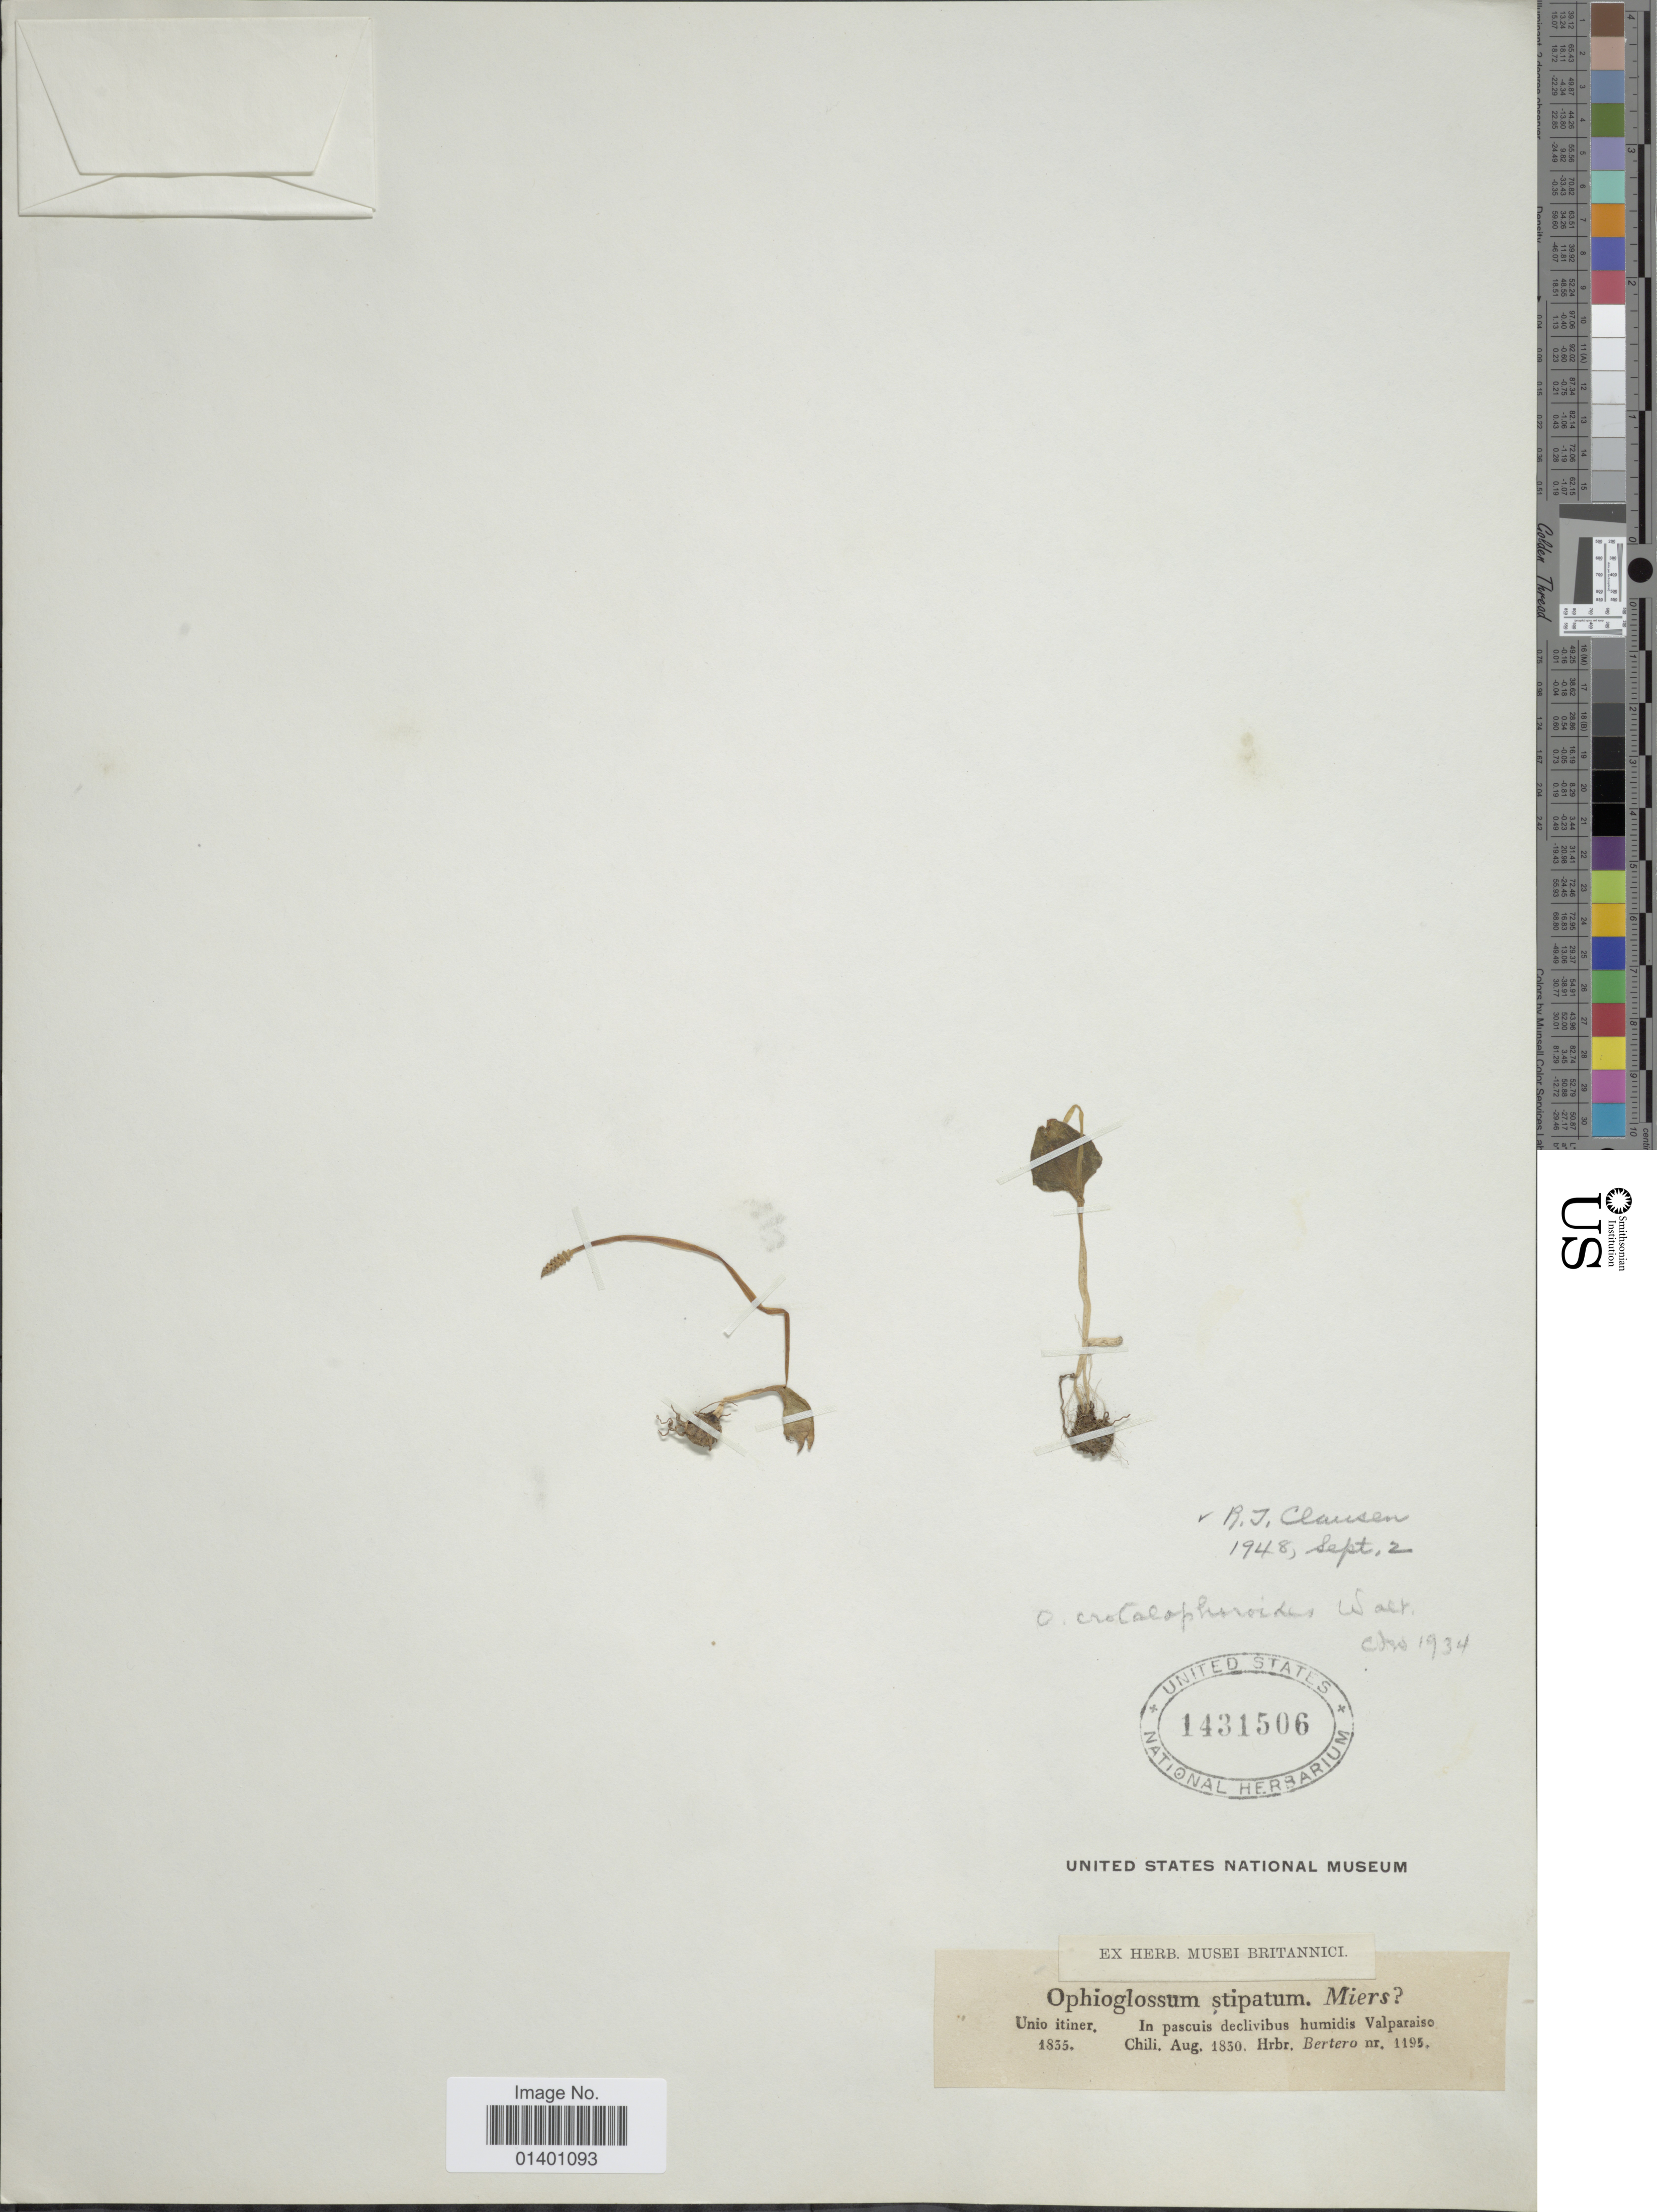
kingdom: Plantae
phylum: Tracheophyta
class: Polypodiopsida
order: Ophioglossales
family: Ophioglossaceae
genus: Ophioglossum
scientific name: Ophioglossum crotalophoroides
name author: Walter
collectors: ex herb. Bertero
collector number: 1195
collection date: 1830-08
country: Chile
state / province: Valparaiso (V)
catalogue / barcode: US 1431506